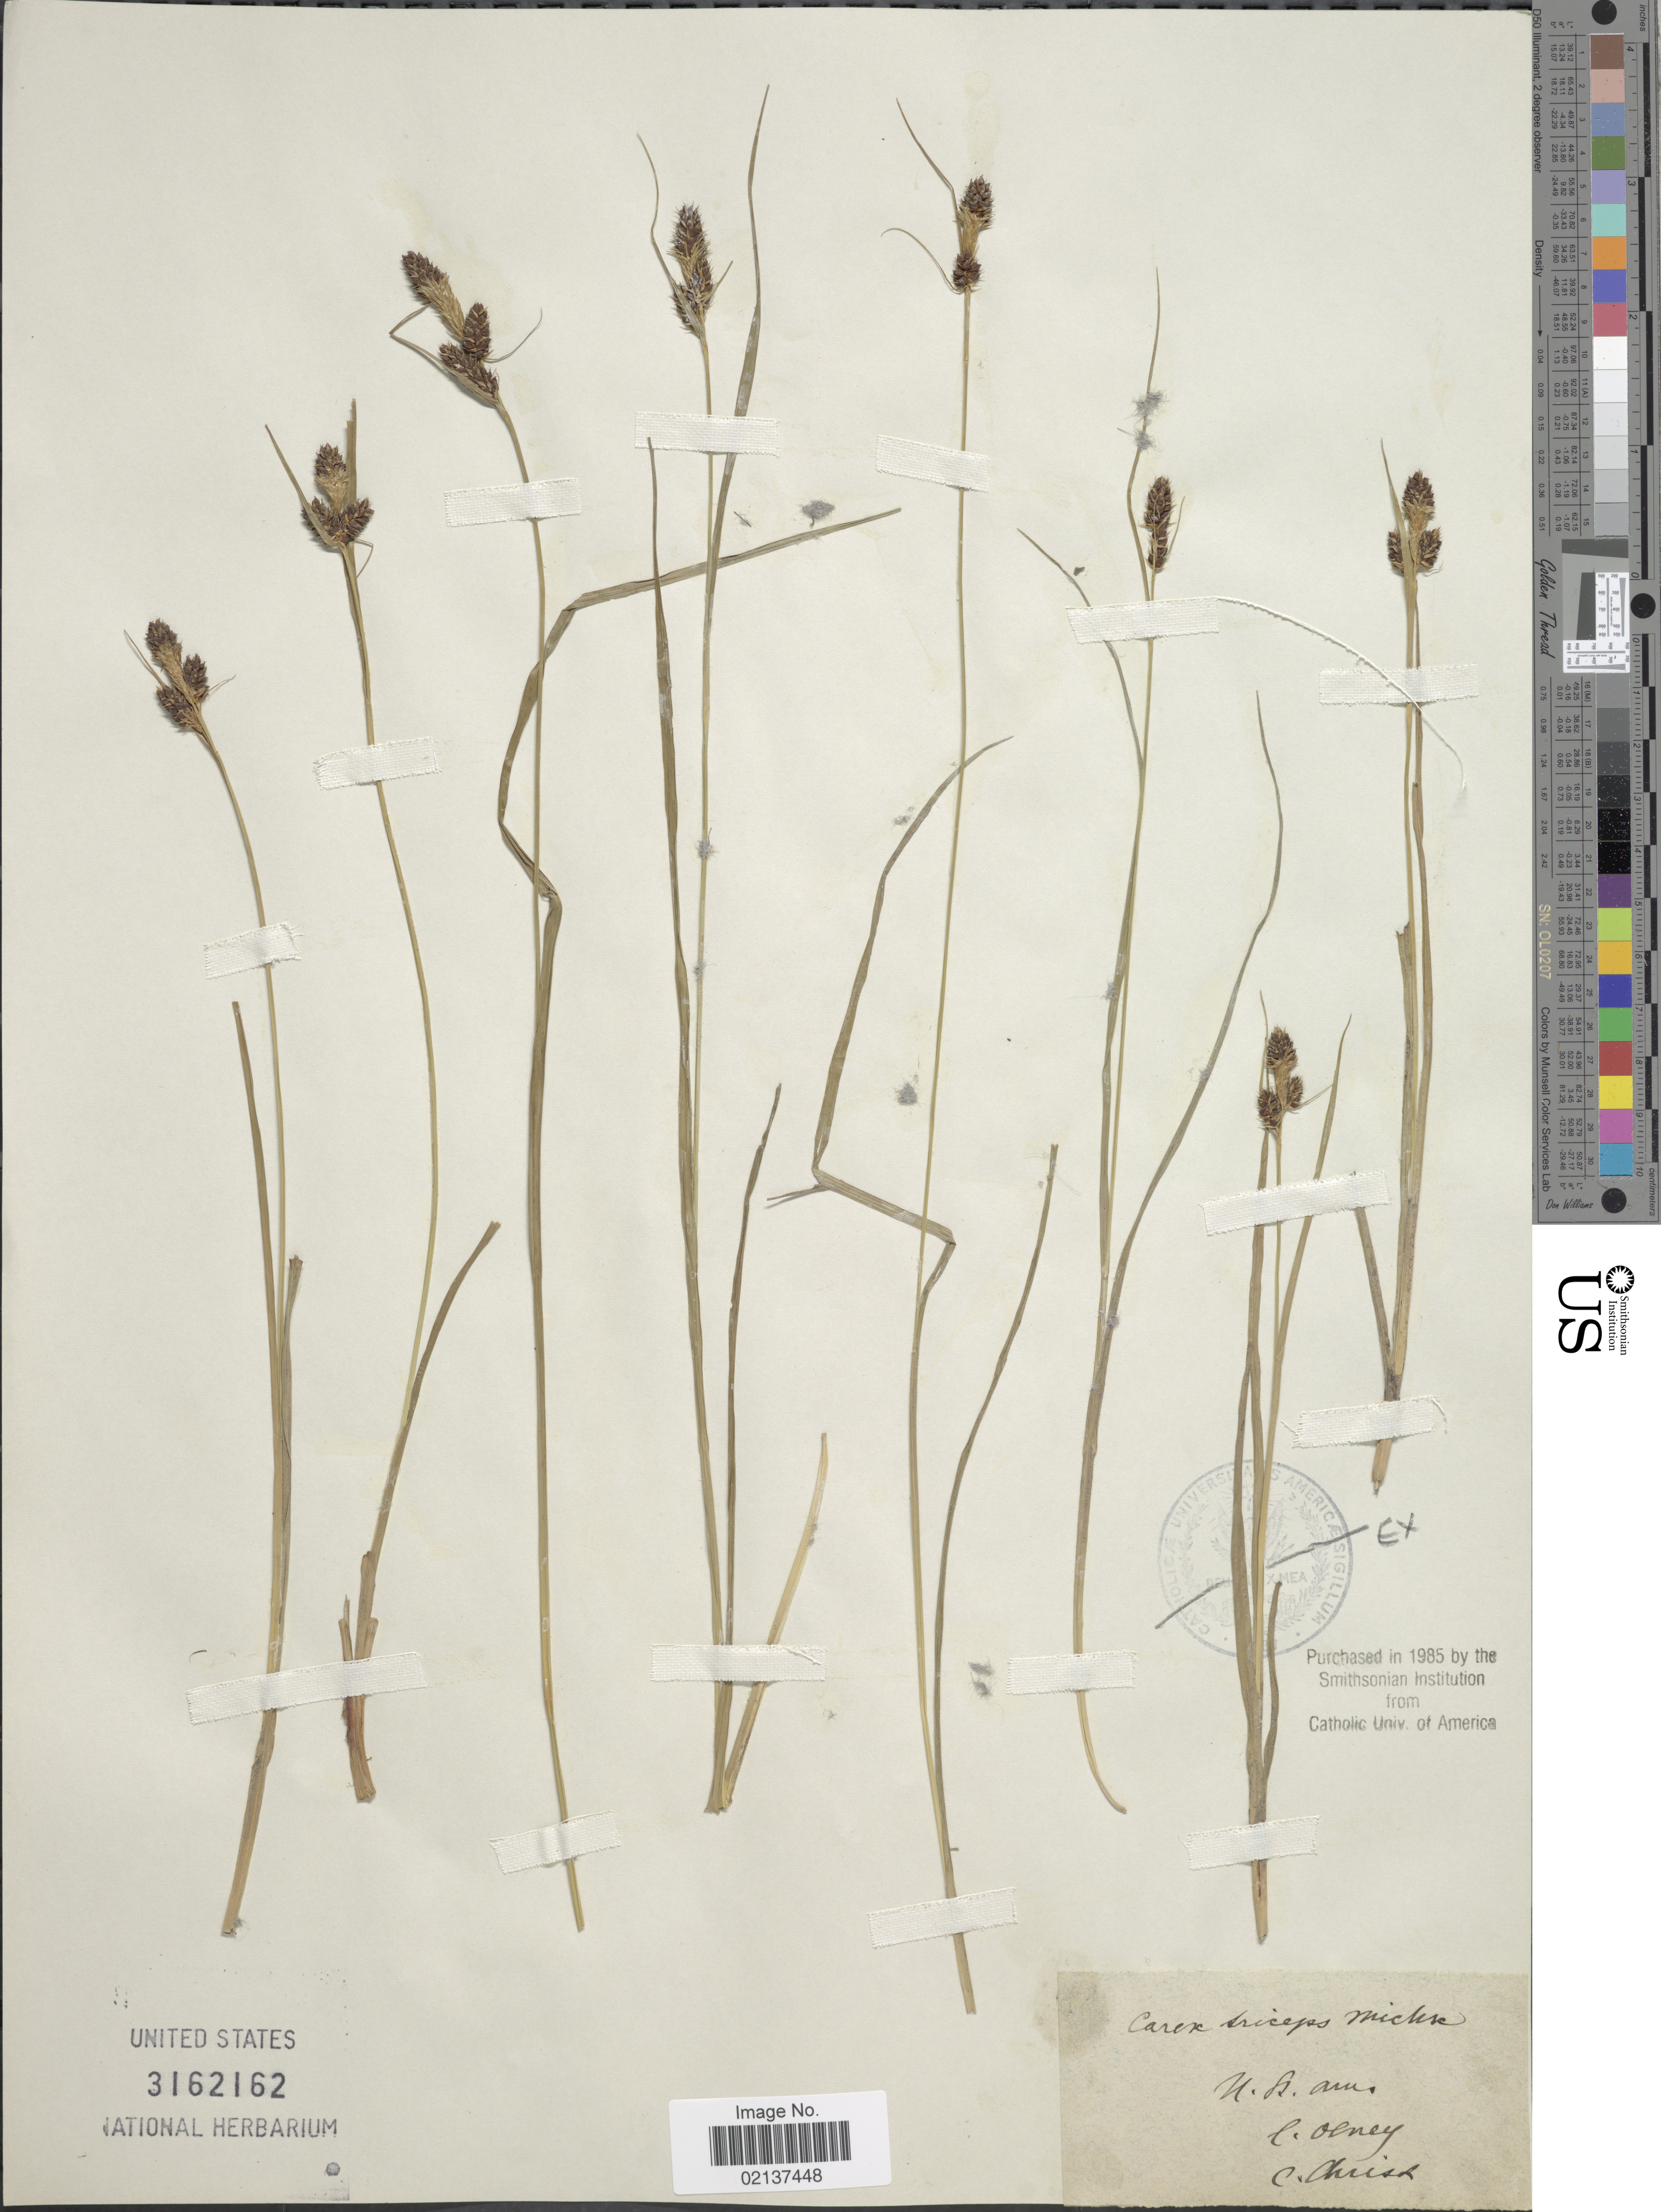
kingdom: Plantae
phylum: Tracheophyta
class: Liliopsida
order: Poales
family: Cyperaceae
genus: Carex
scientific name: Carex hirsutella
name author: Mack.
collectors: Olney & C. Christ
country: United States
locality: N. R. Am.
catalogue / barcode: US 3162162